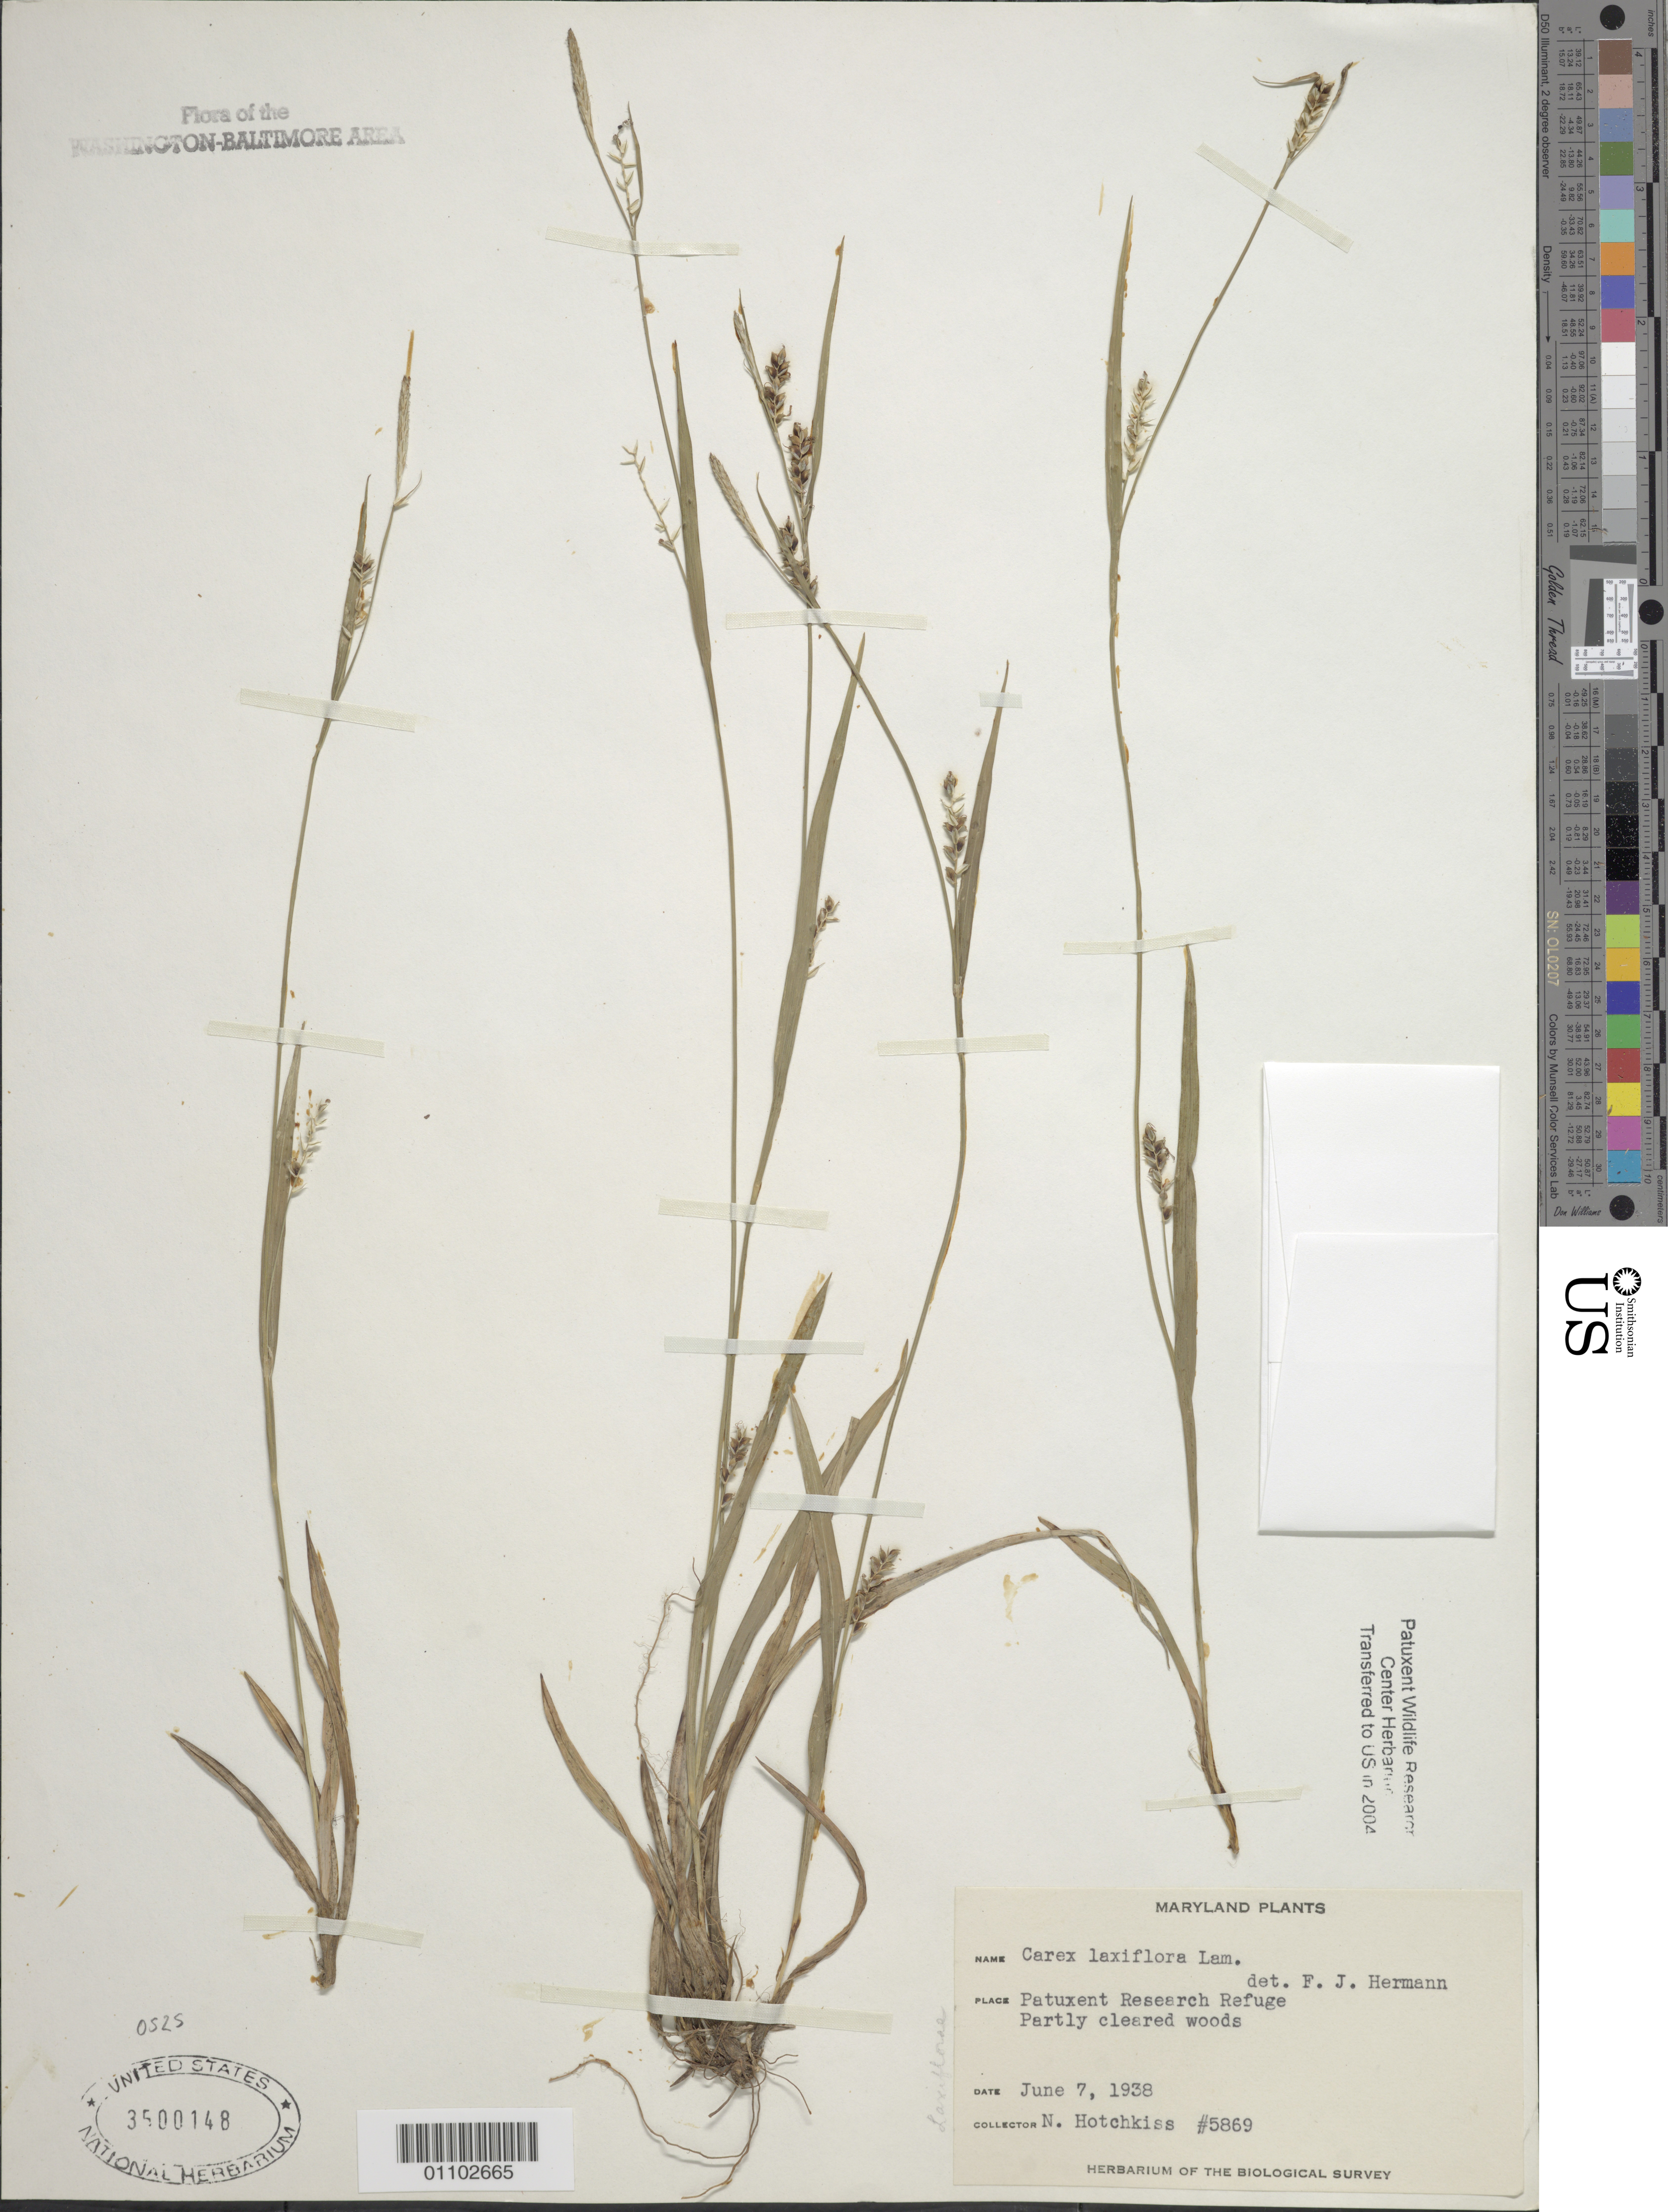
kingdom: Plantae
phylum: Tracheophyta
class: Liliopsida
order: Poales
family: Cyperaceae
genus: Carex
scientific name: Carex laxiflora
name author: Lam.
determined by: Hermann, F. J.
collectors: N. Hotchkiss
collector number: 5869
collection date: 1938-06-07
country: United States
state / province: Maryland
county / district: Prince George's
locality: Patuxent Research Refuge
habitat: Partly cleared woods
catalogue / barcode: US 3500148